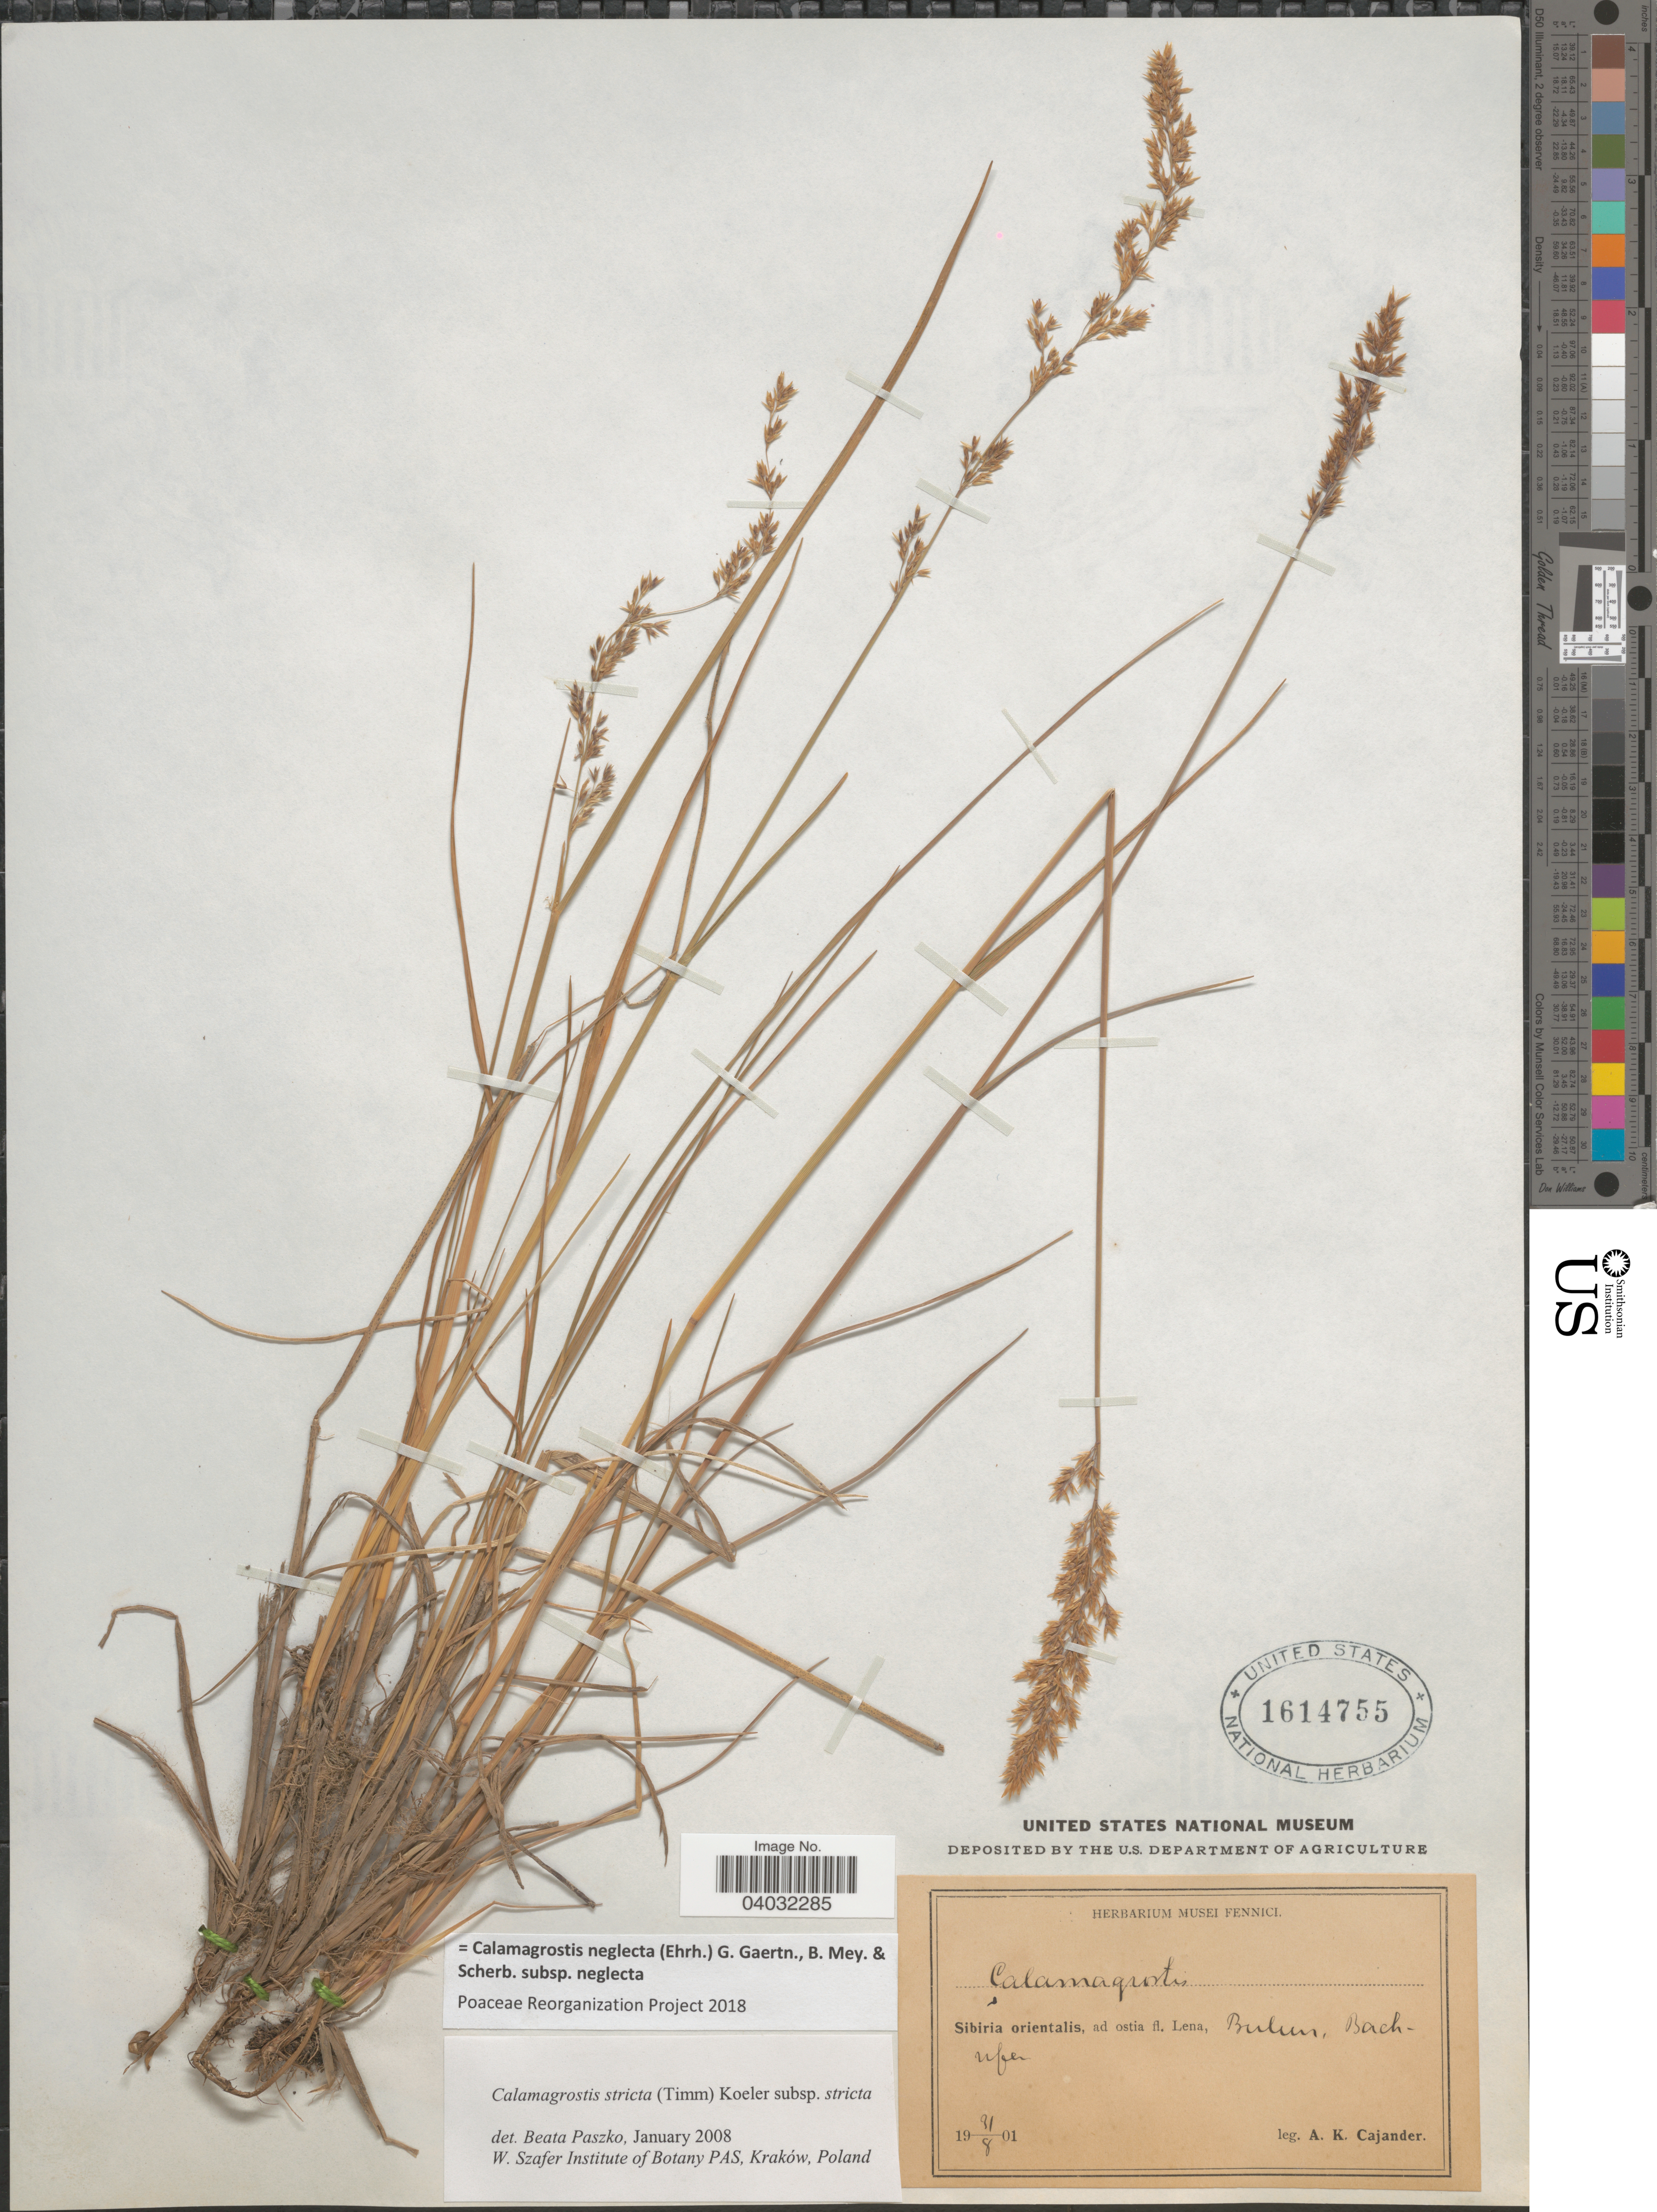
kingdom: Plantae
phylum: Tracheophyta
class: Liliopsida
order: Poales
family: Poaceae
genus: Calamagrostis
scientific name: Calamagrostis neglecta subsp. neglecta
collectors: A. Cajander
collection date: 1901-08-31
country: Russian Federation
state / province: Sakha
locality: Sibiria orientalis, ad ostia fl. Lena, Bulun, Bachufen.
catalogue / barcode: US 1614755